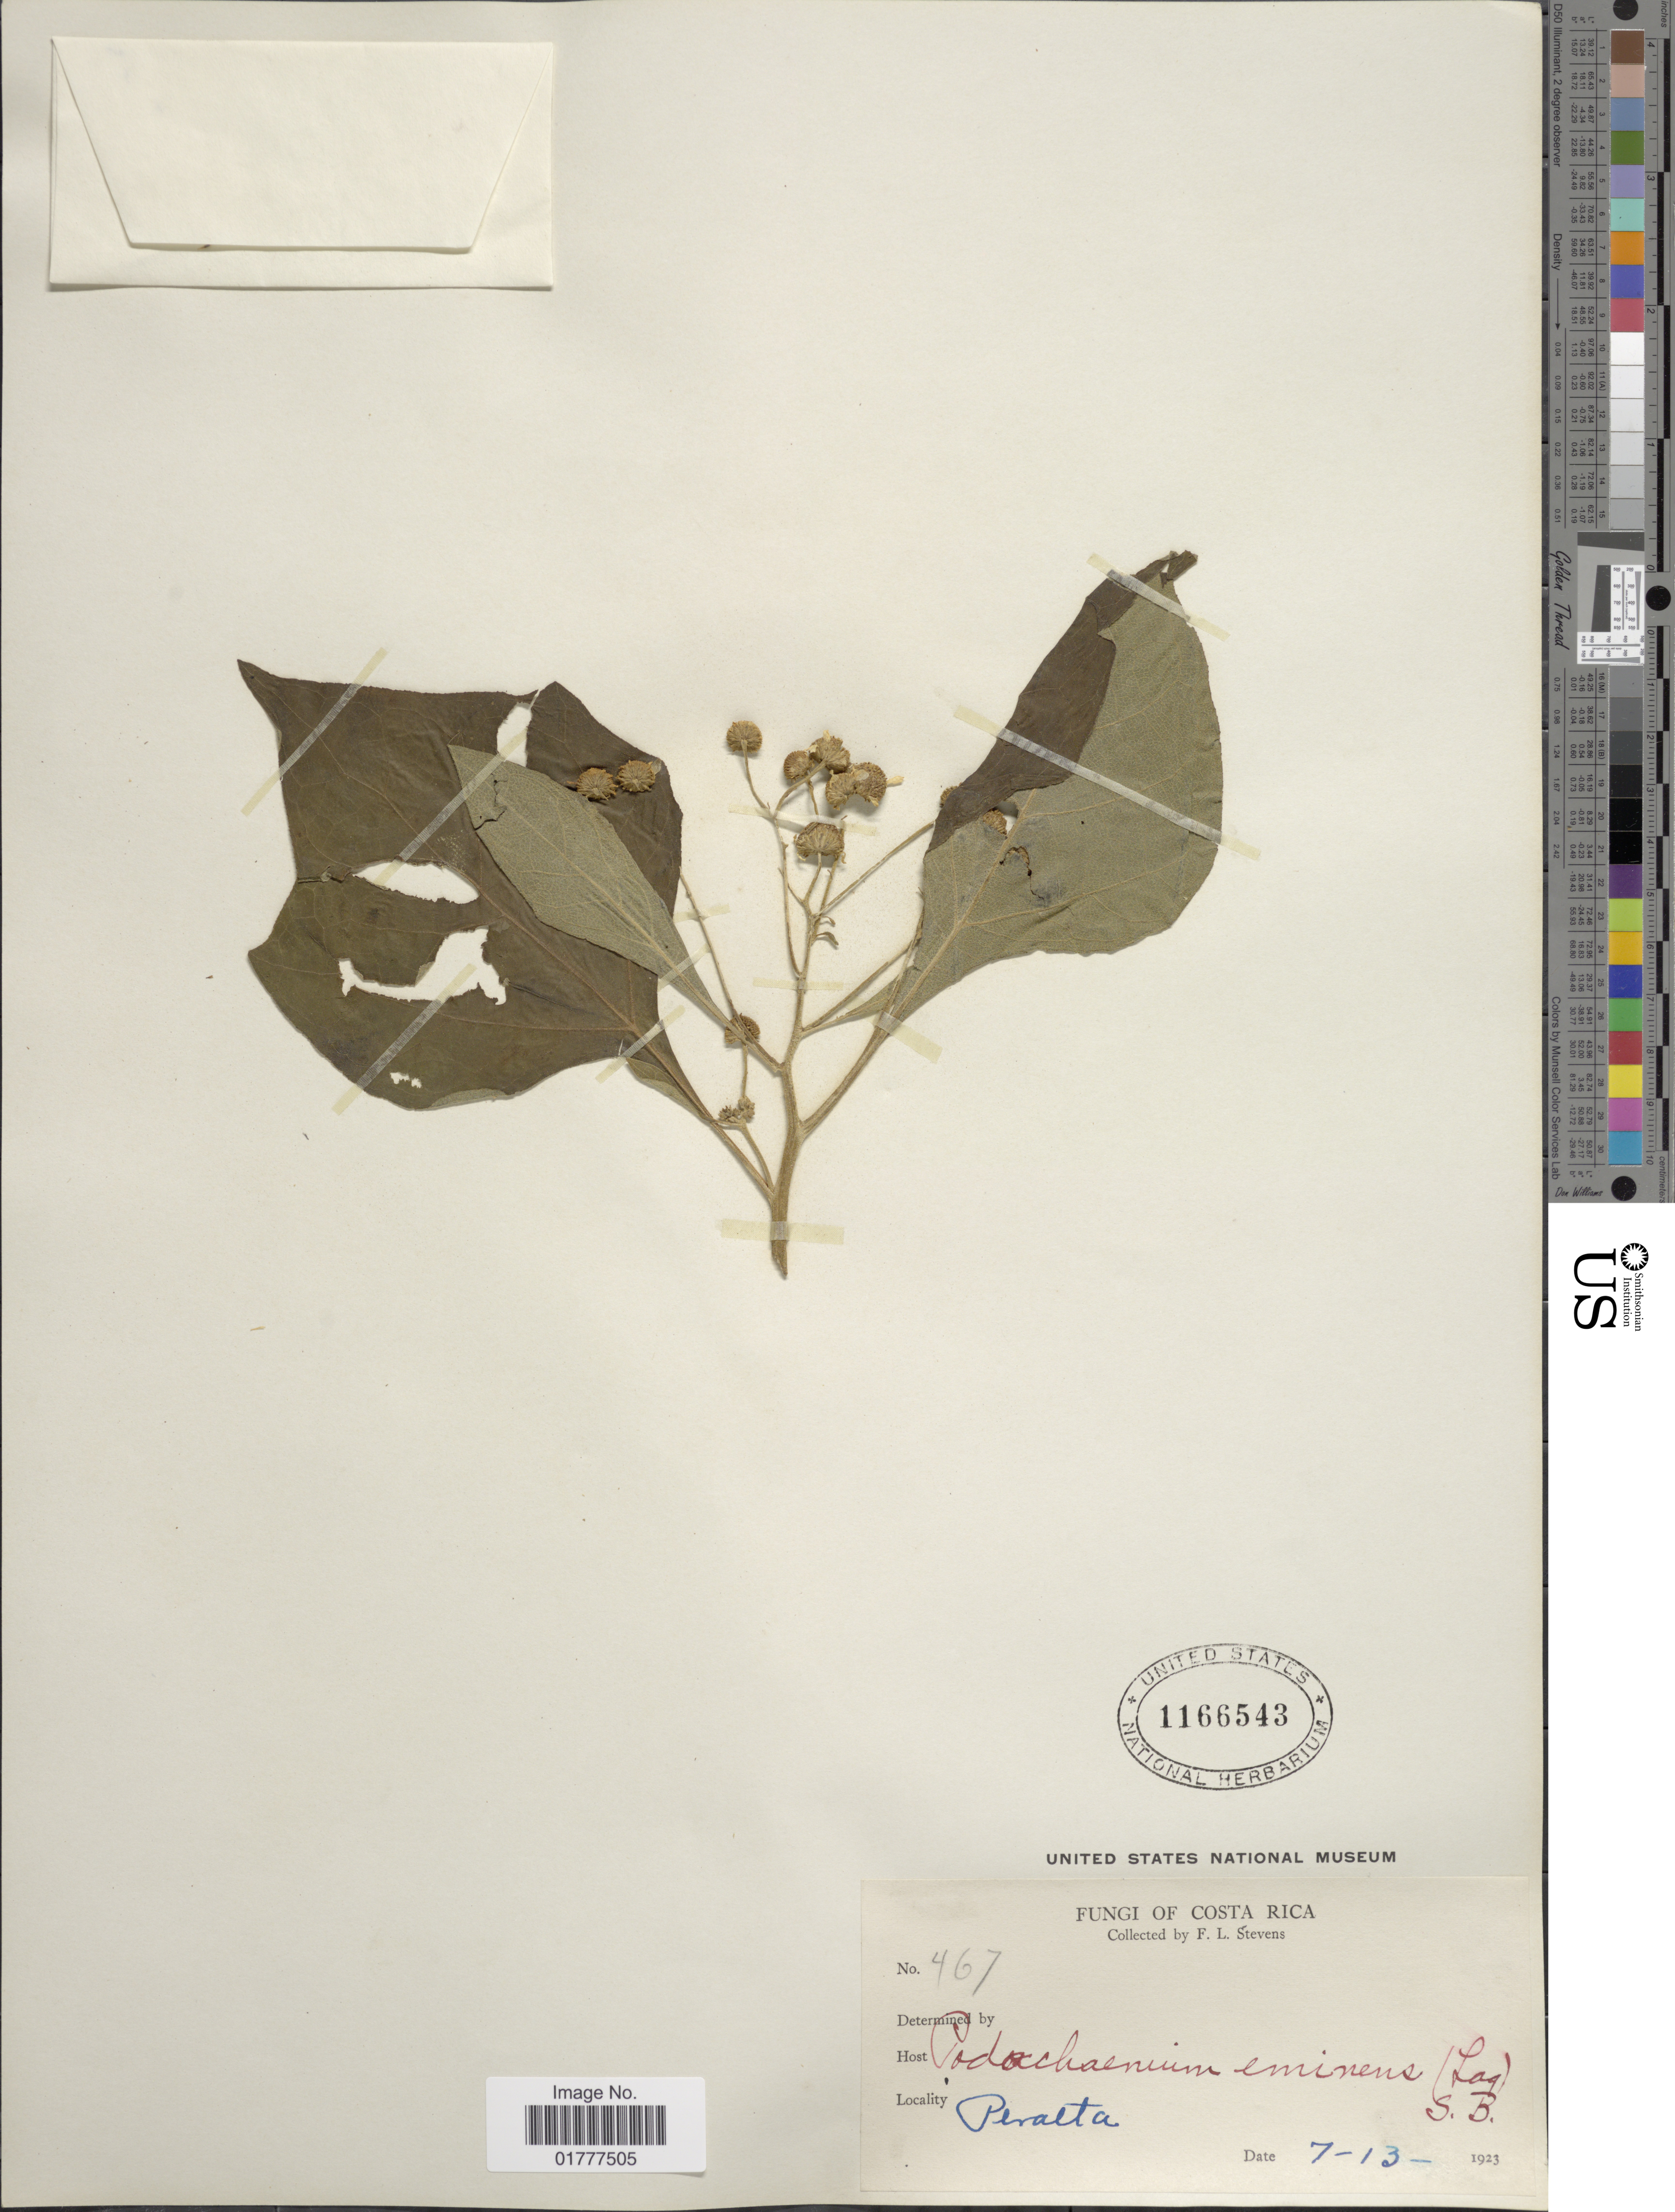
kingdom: Plantae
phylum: Tracheophyta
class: Magnoliopsida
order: Asterales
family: Asteraceae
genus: Podachaenium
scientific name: Podachaenium eminens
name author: (Lag.) Sch. Bip. ex Sch. Bip.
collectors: F. L. Stevens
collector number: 467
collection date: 1923-07-13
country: Costa Rica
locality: Costa Rica. Peralta.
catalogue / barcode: US 1166543